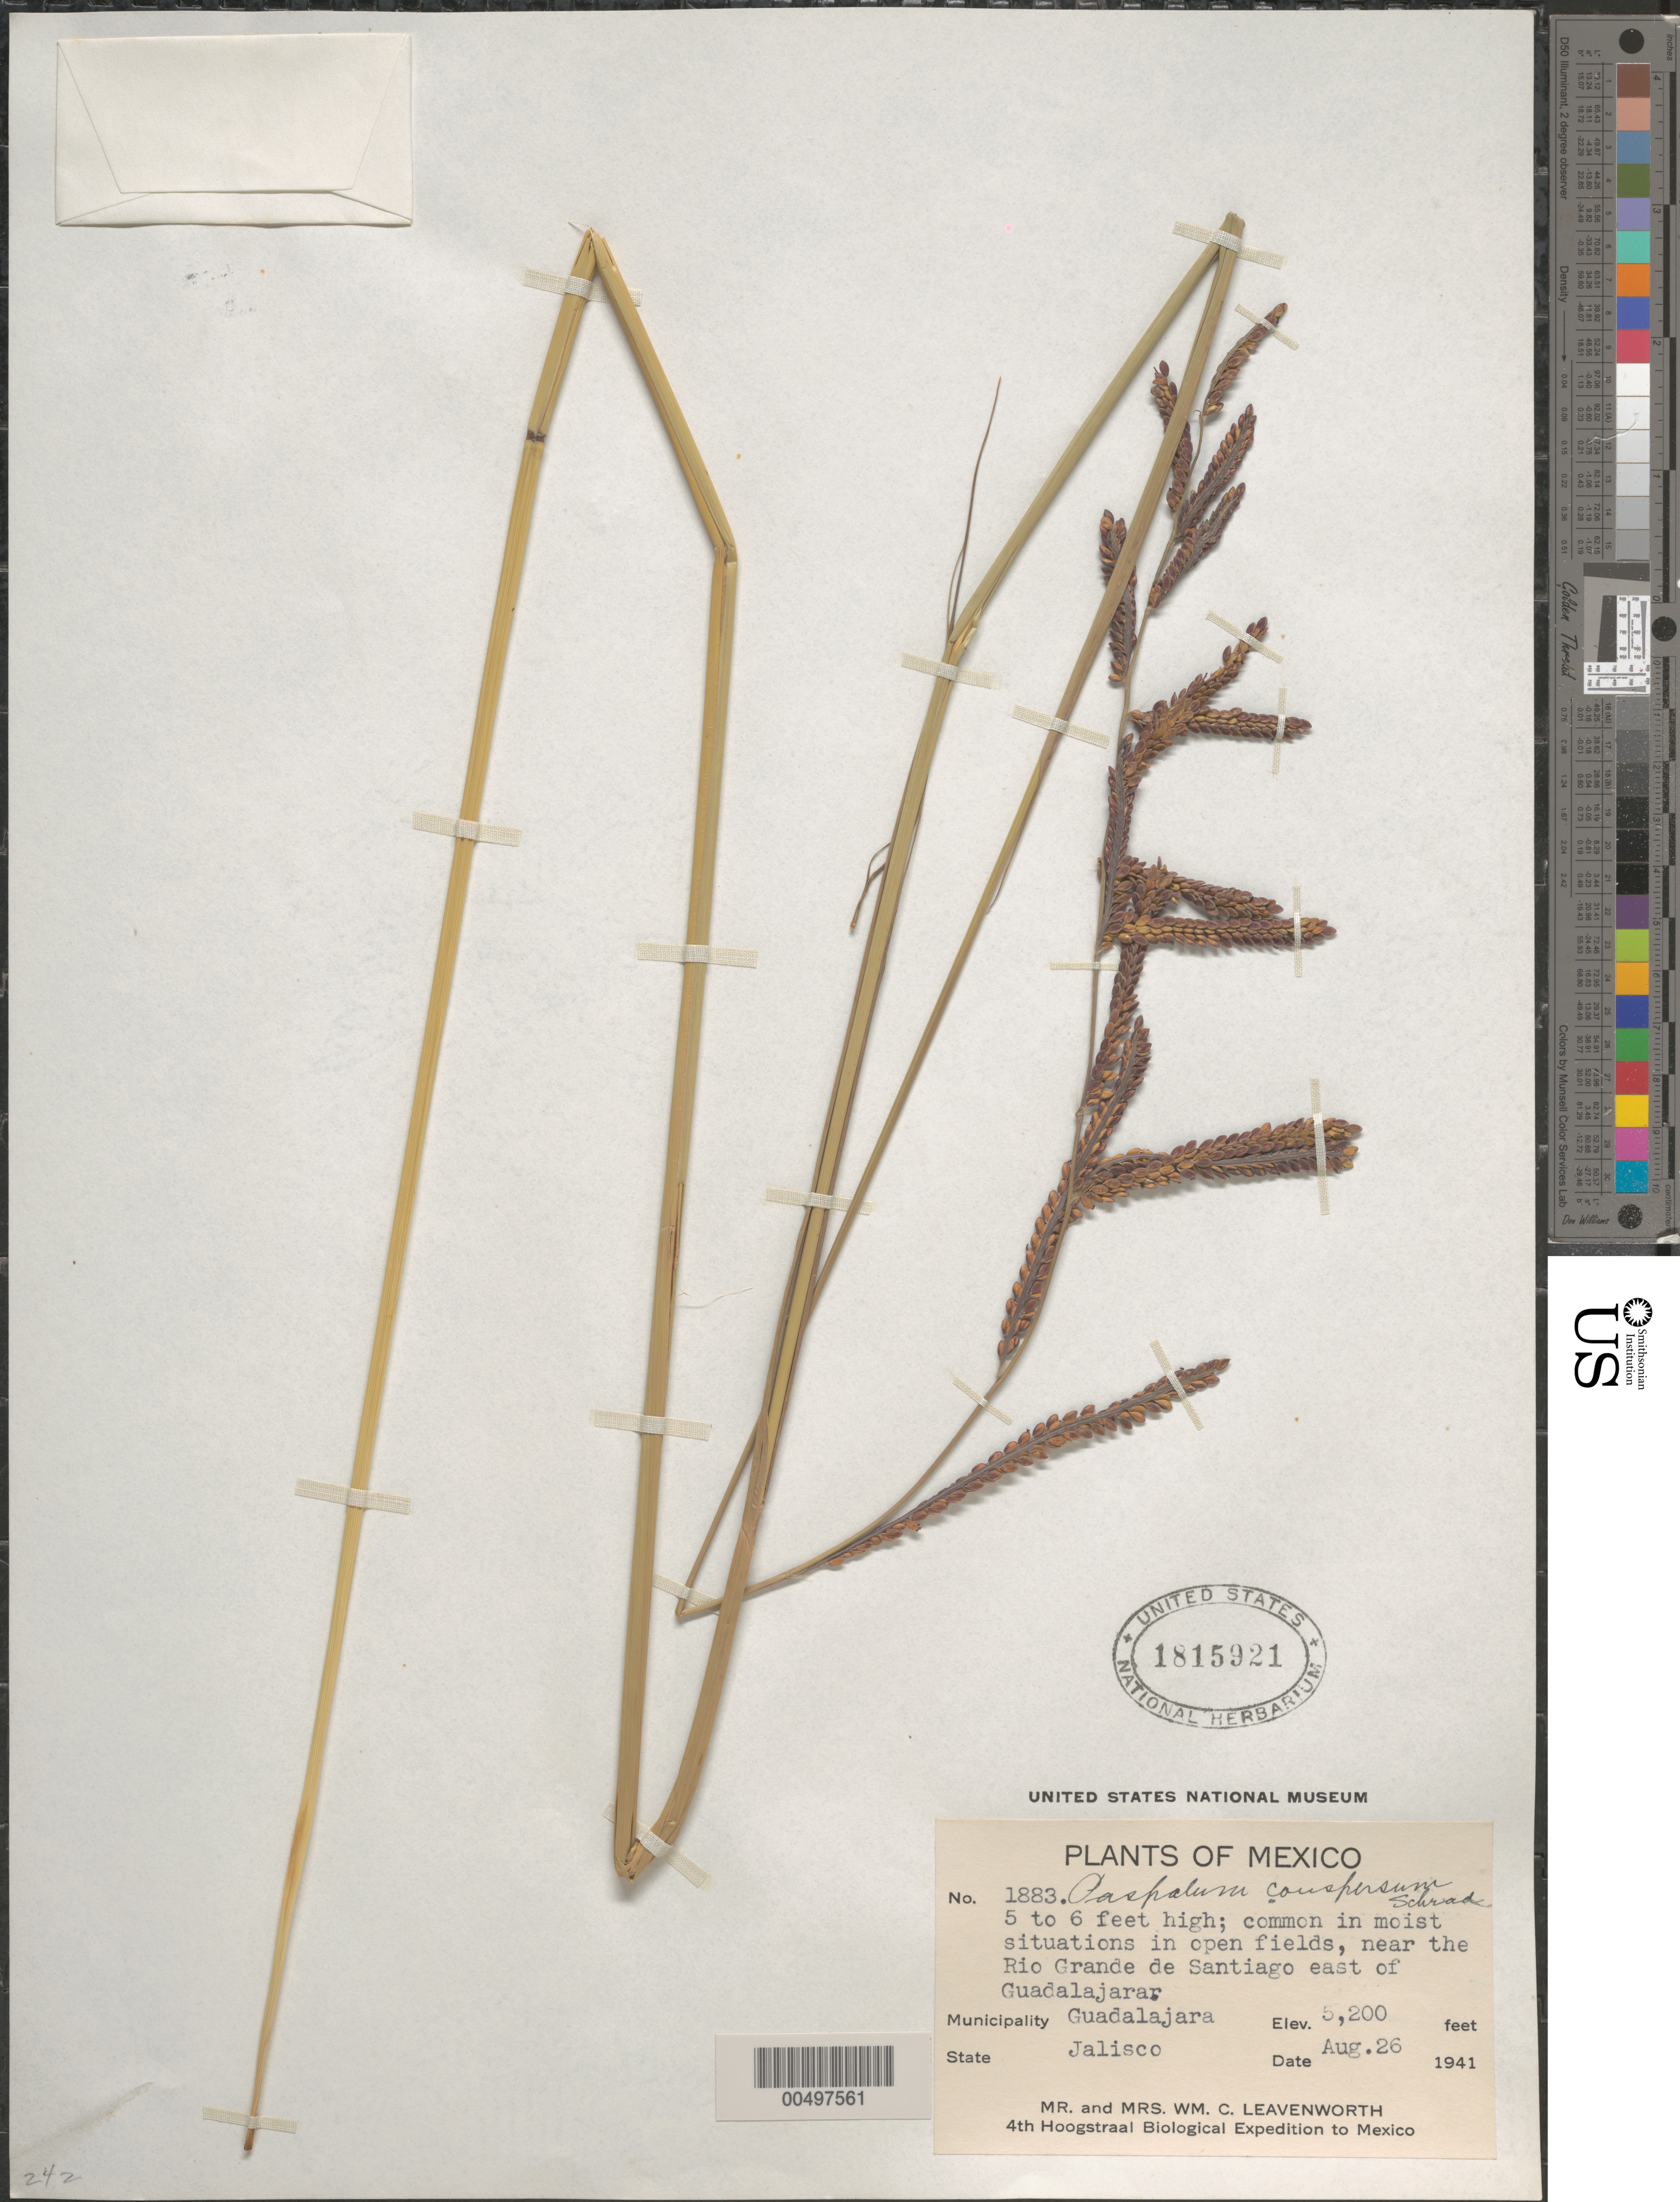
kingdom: Plantae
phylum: Tracheophyta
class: Liliopsida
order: Poales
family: Poaceae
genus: Paspalum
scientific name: Paspalum conspersum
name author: Schrad. ex Schult. in Roem. & Schult.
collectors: W. C. Leavenworth & -. Leavenworth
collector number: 1883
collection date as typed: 26 Aug 1941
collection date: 1941-08-26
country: Mexico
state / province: Jalisco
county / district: Guadalajara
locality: Near the Rio Grande de Santiago E of Guadalajara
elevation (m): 1585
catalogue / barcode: US 1815921